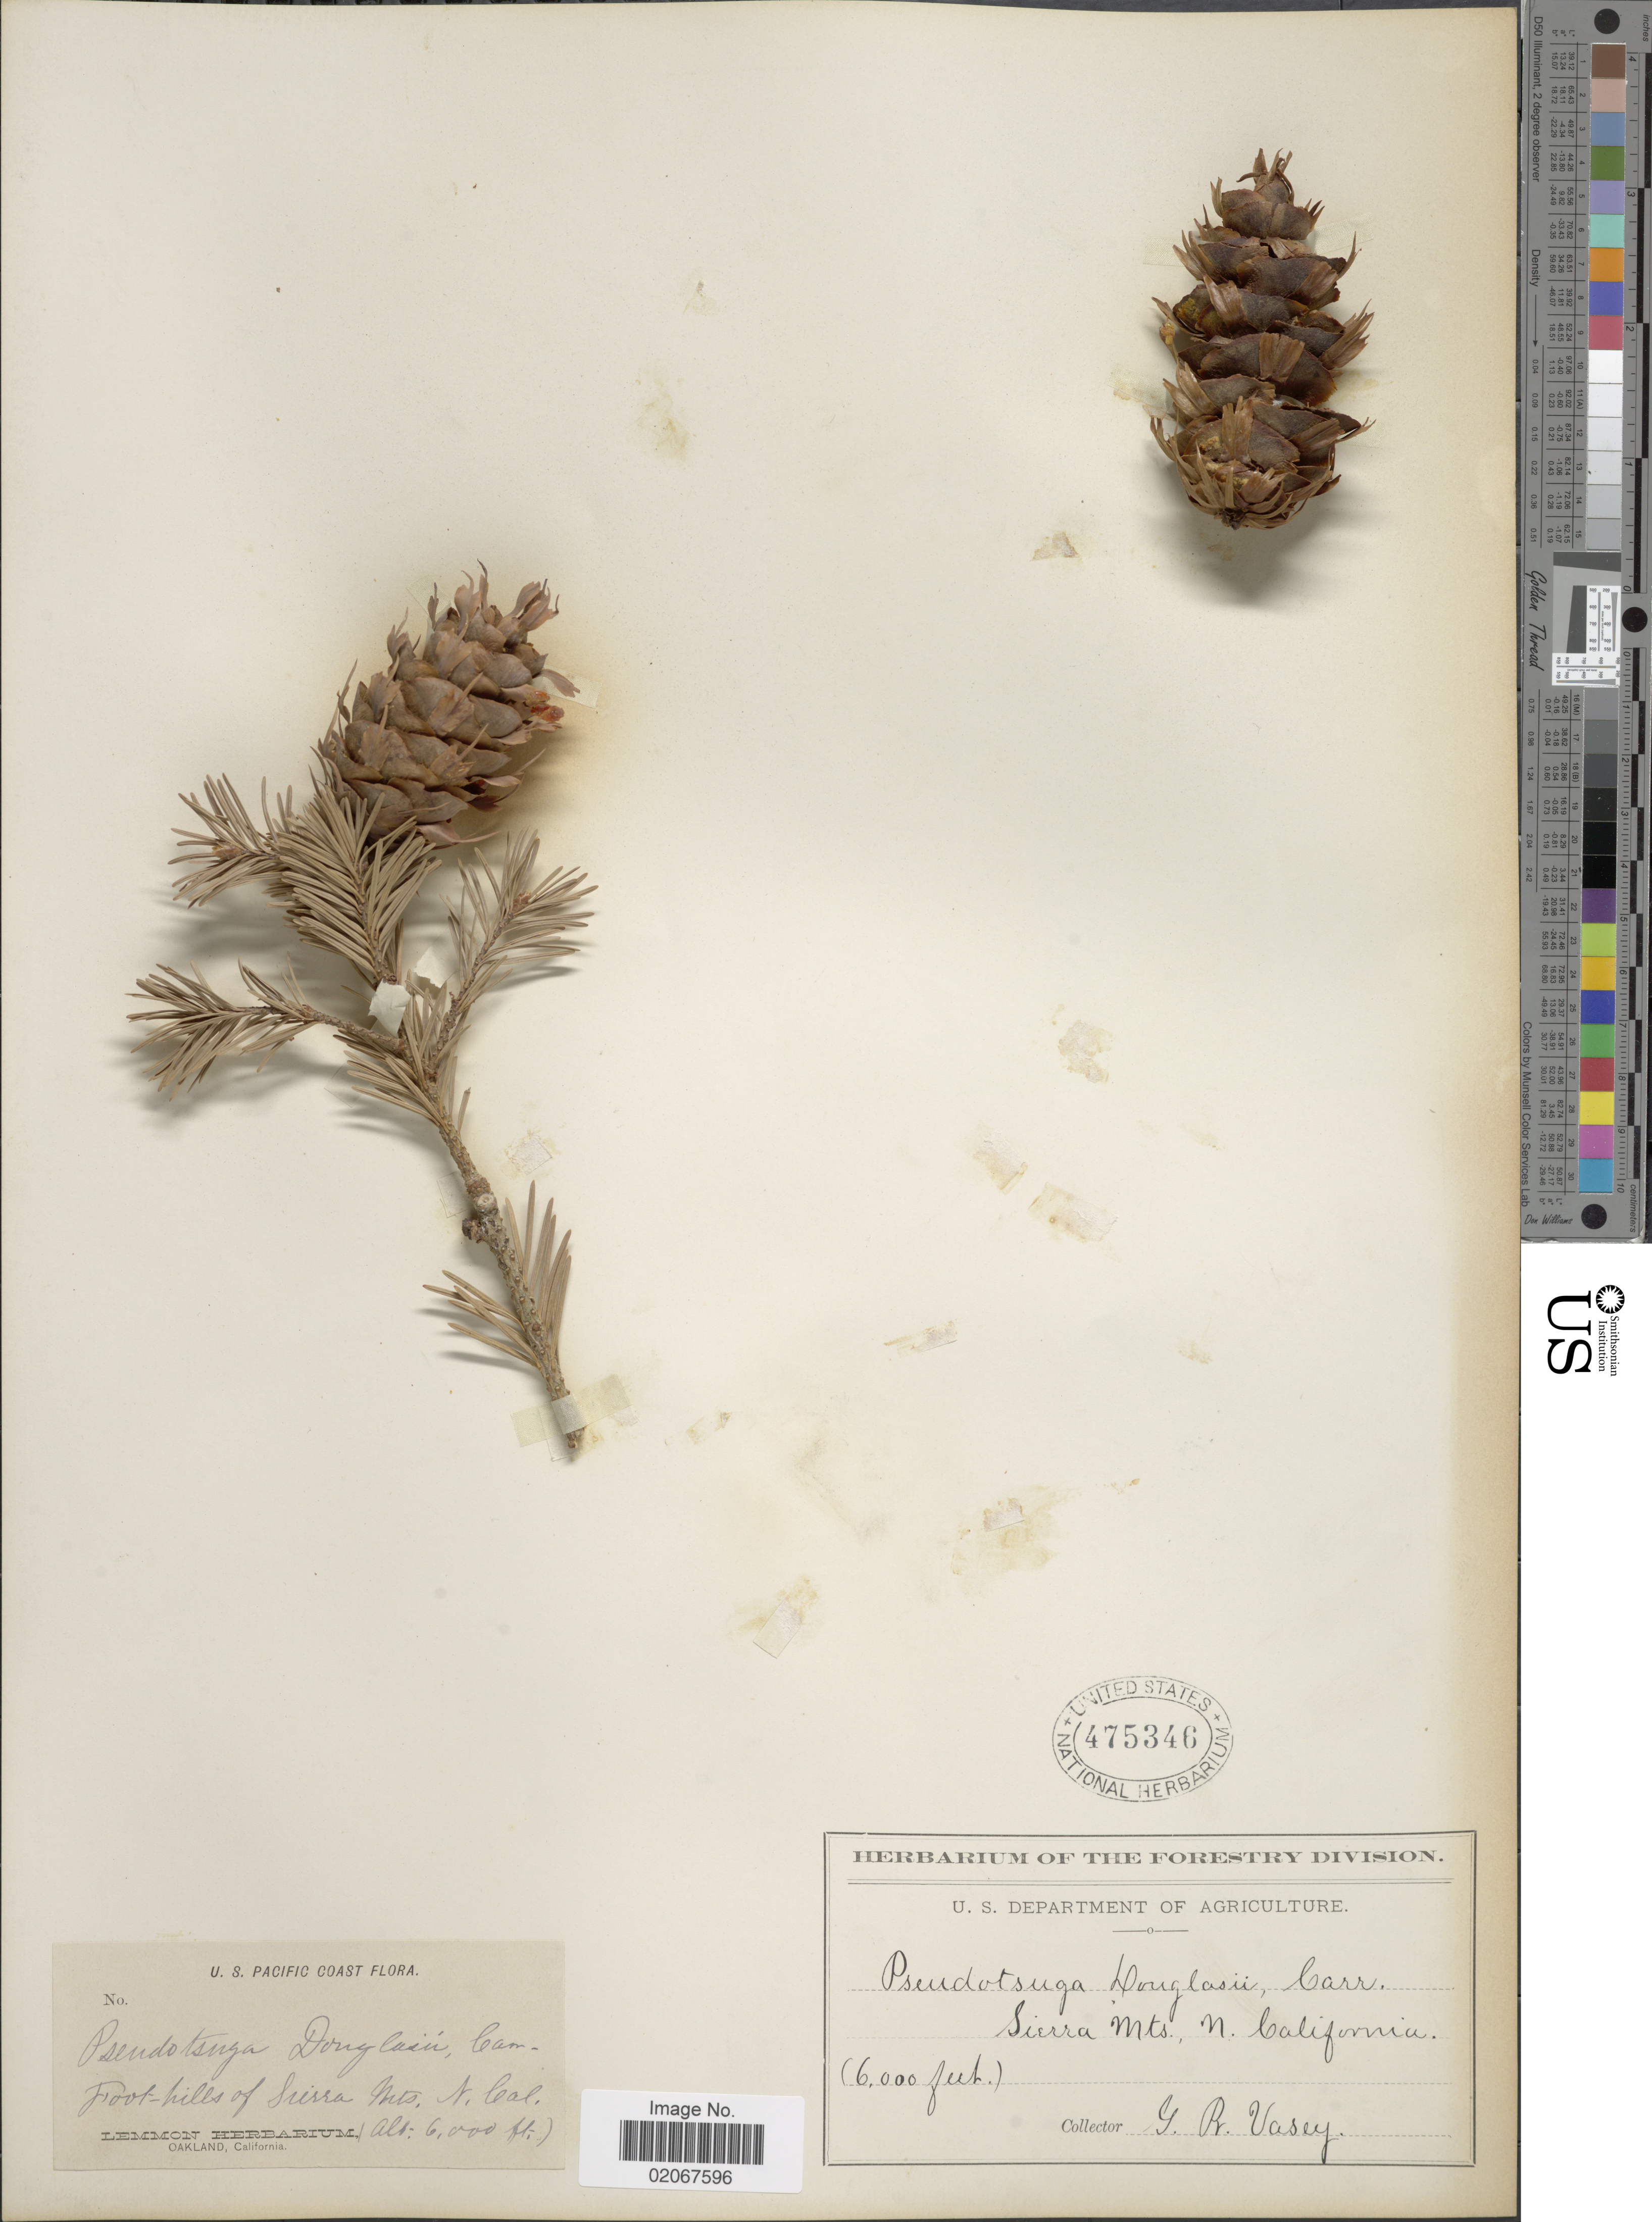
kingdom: Plantae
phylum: Tracheophyta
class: Pinopsida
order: Pinales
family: Pinaceae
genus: Pseudotsuga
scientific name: Pseudotsuga menziesii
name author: (Mirb.) Franco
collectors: G. R. Vasey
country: United States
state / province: California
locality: Foothills of Sierra Mts., N. California.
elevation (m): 1829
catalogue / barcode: US 475346